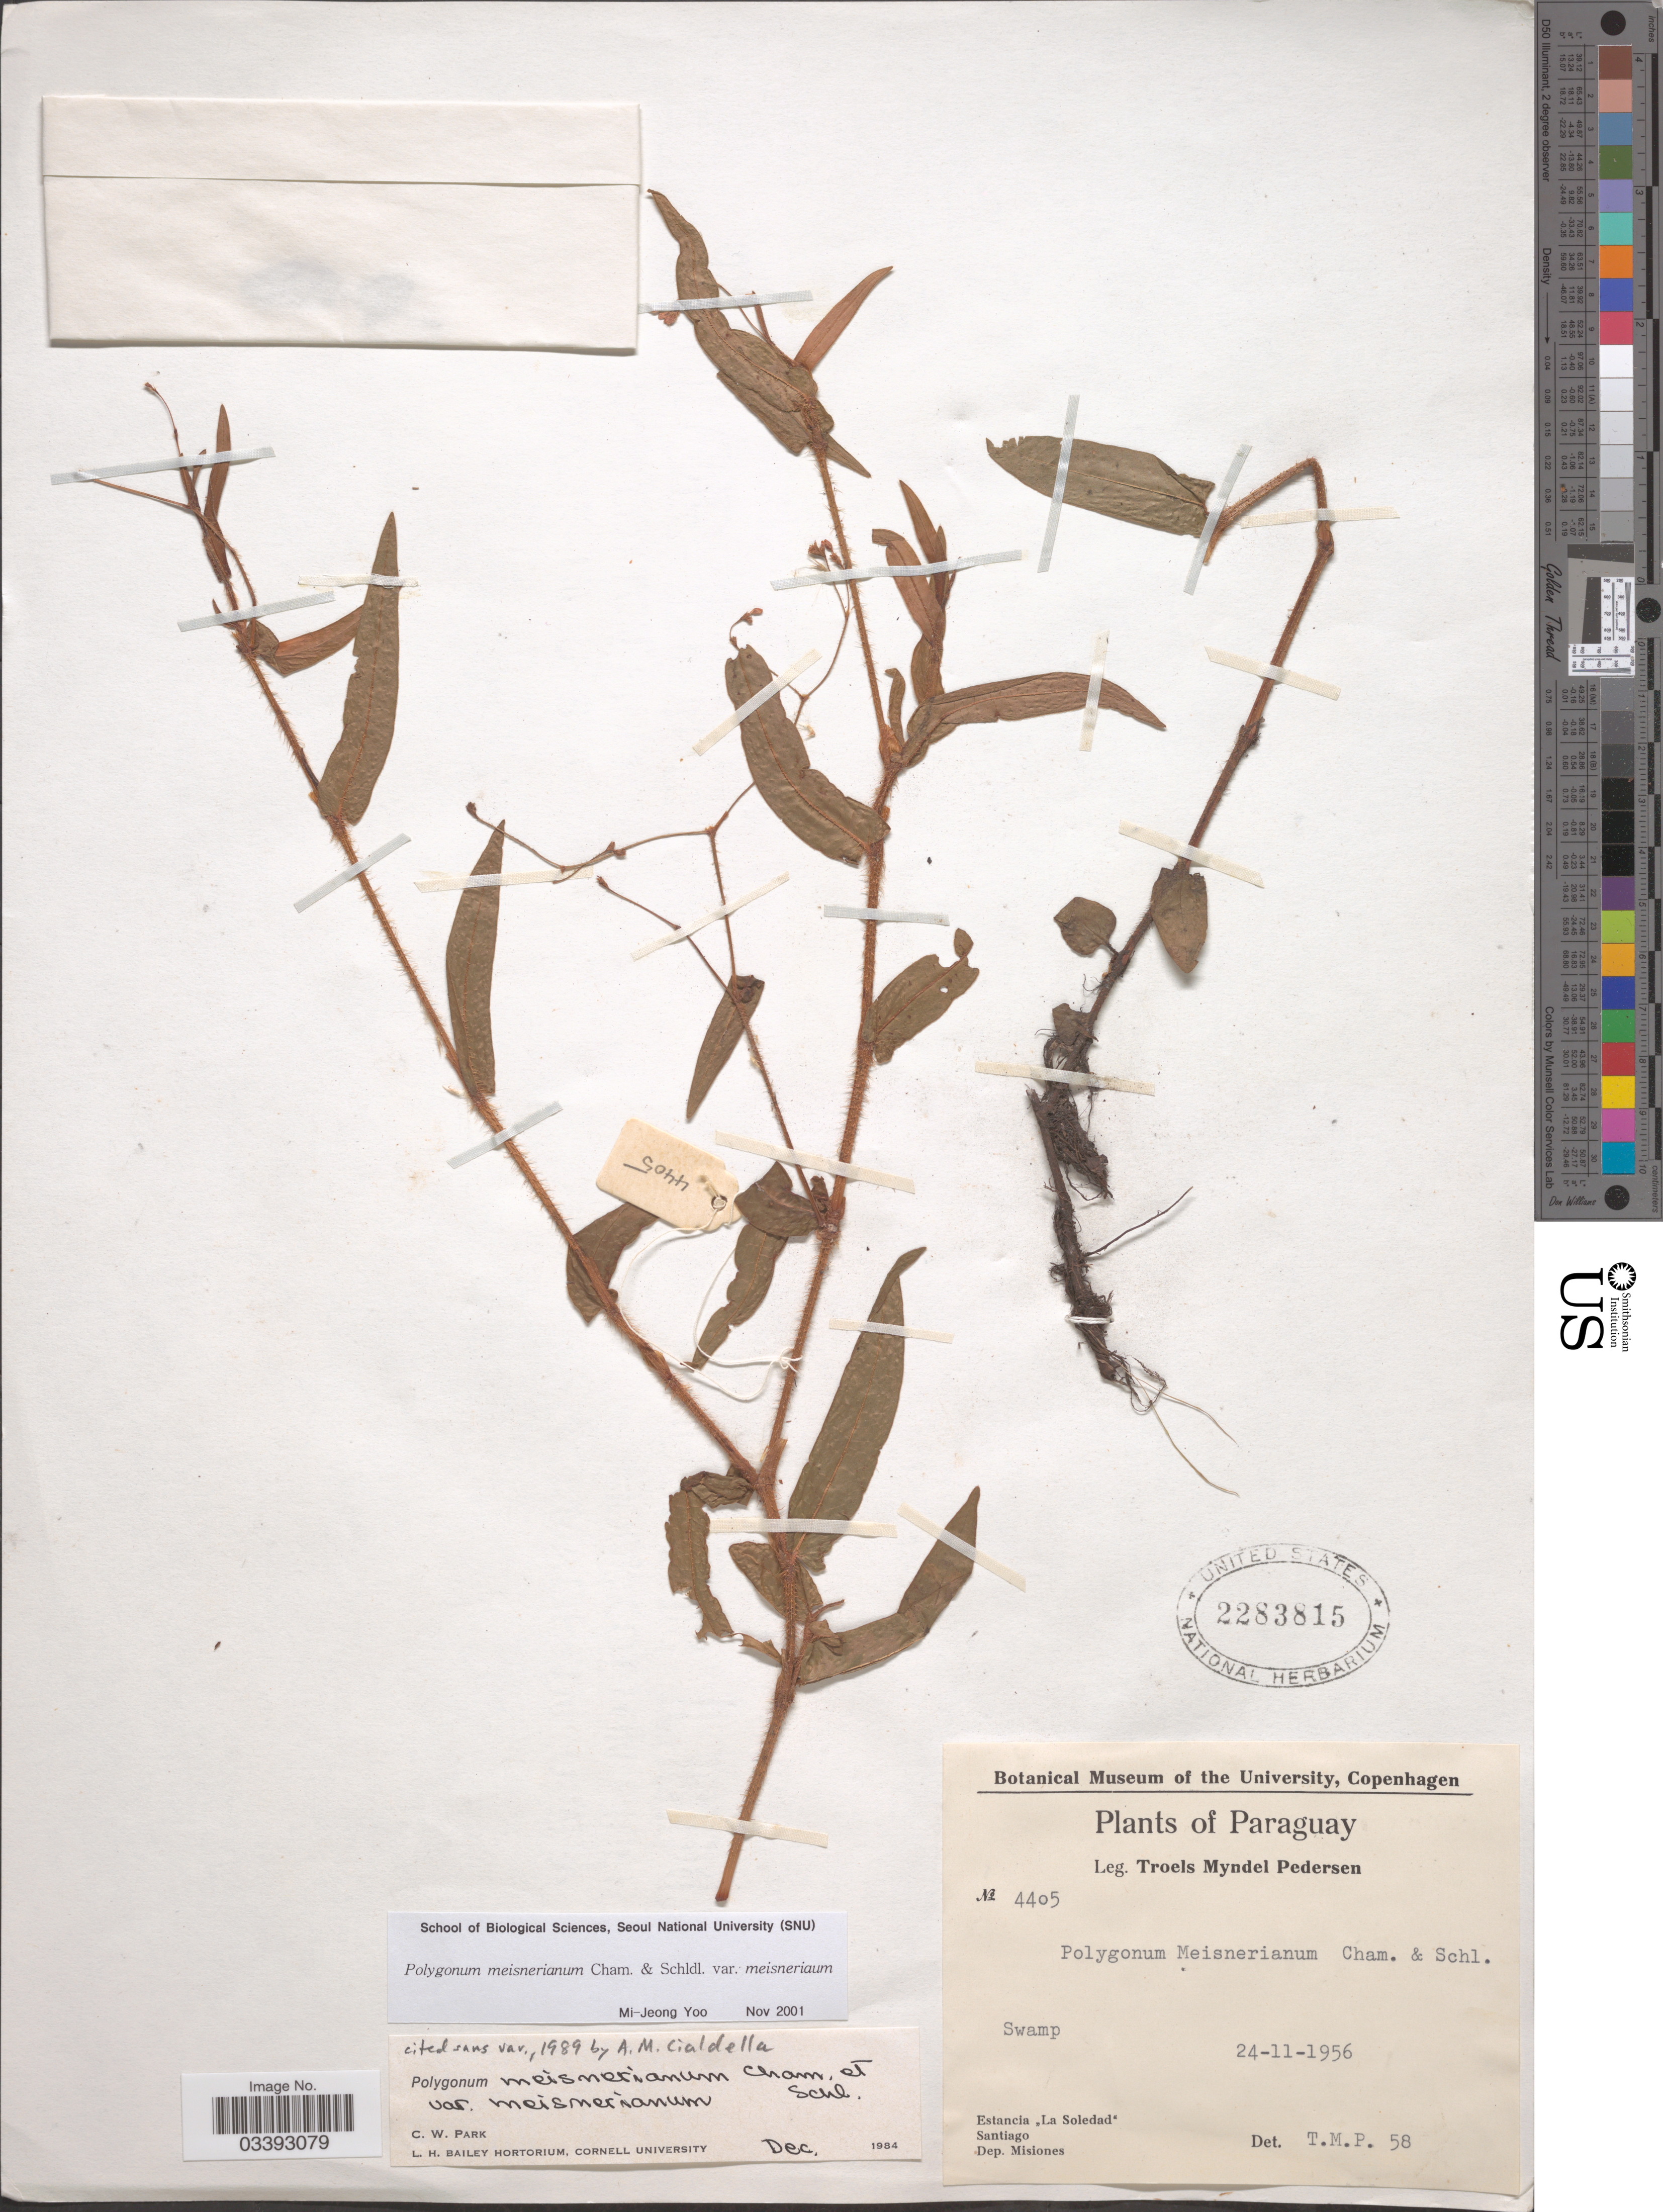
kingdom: Plantae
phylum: Tracheophyta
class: Magnoliopsida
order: Caryophyllales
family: Polygonaceae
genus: Polygonum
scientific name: Polygonum meisnerianum var. meisnerianum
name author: Cham. & Schltdl.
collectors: T. Pederson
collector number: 4405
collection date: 1956-11-24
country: Paraguay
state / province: Misiones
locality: Estancia "La Soledad". Santiago. Dep. Misiones.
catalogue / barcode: US 2283815